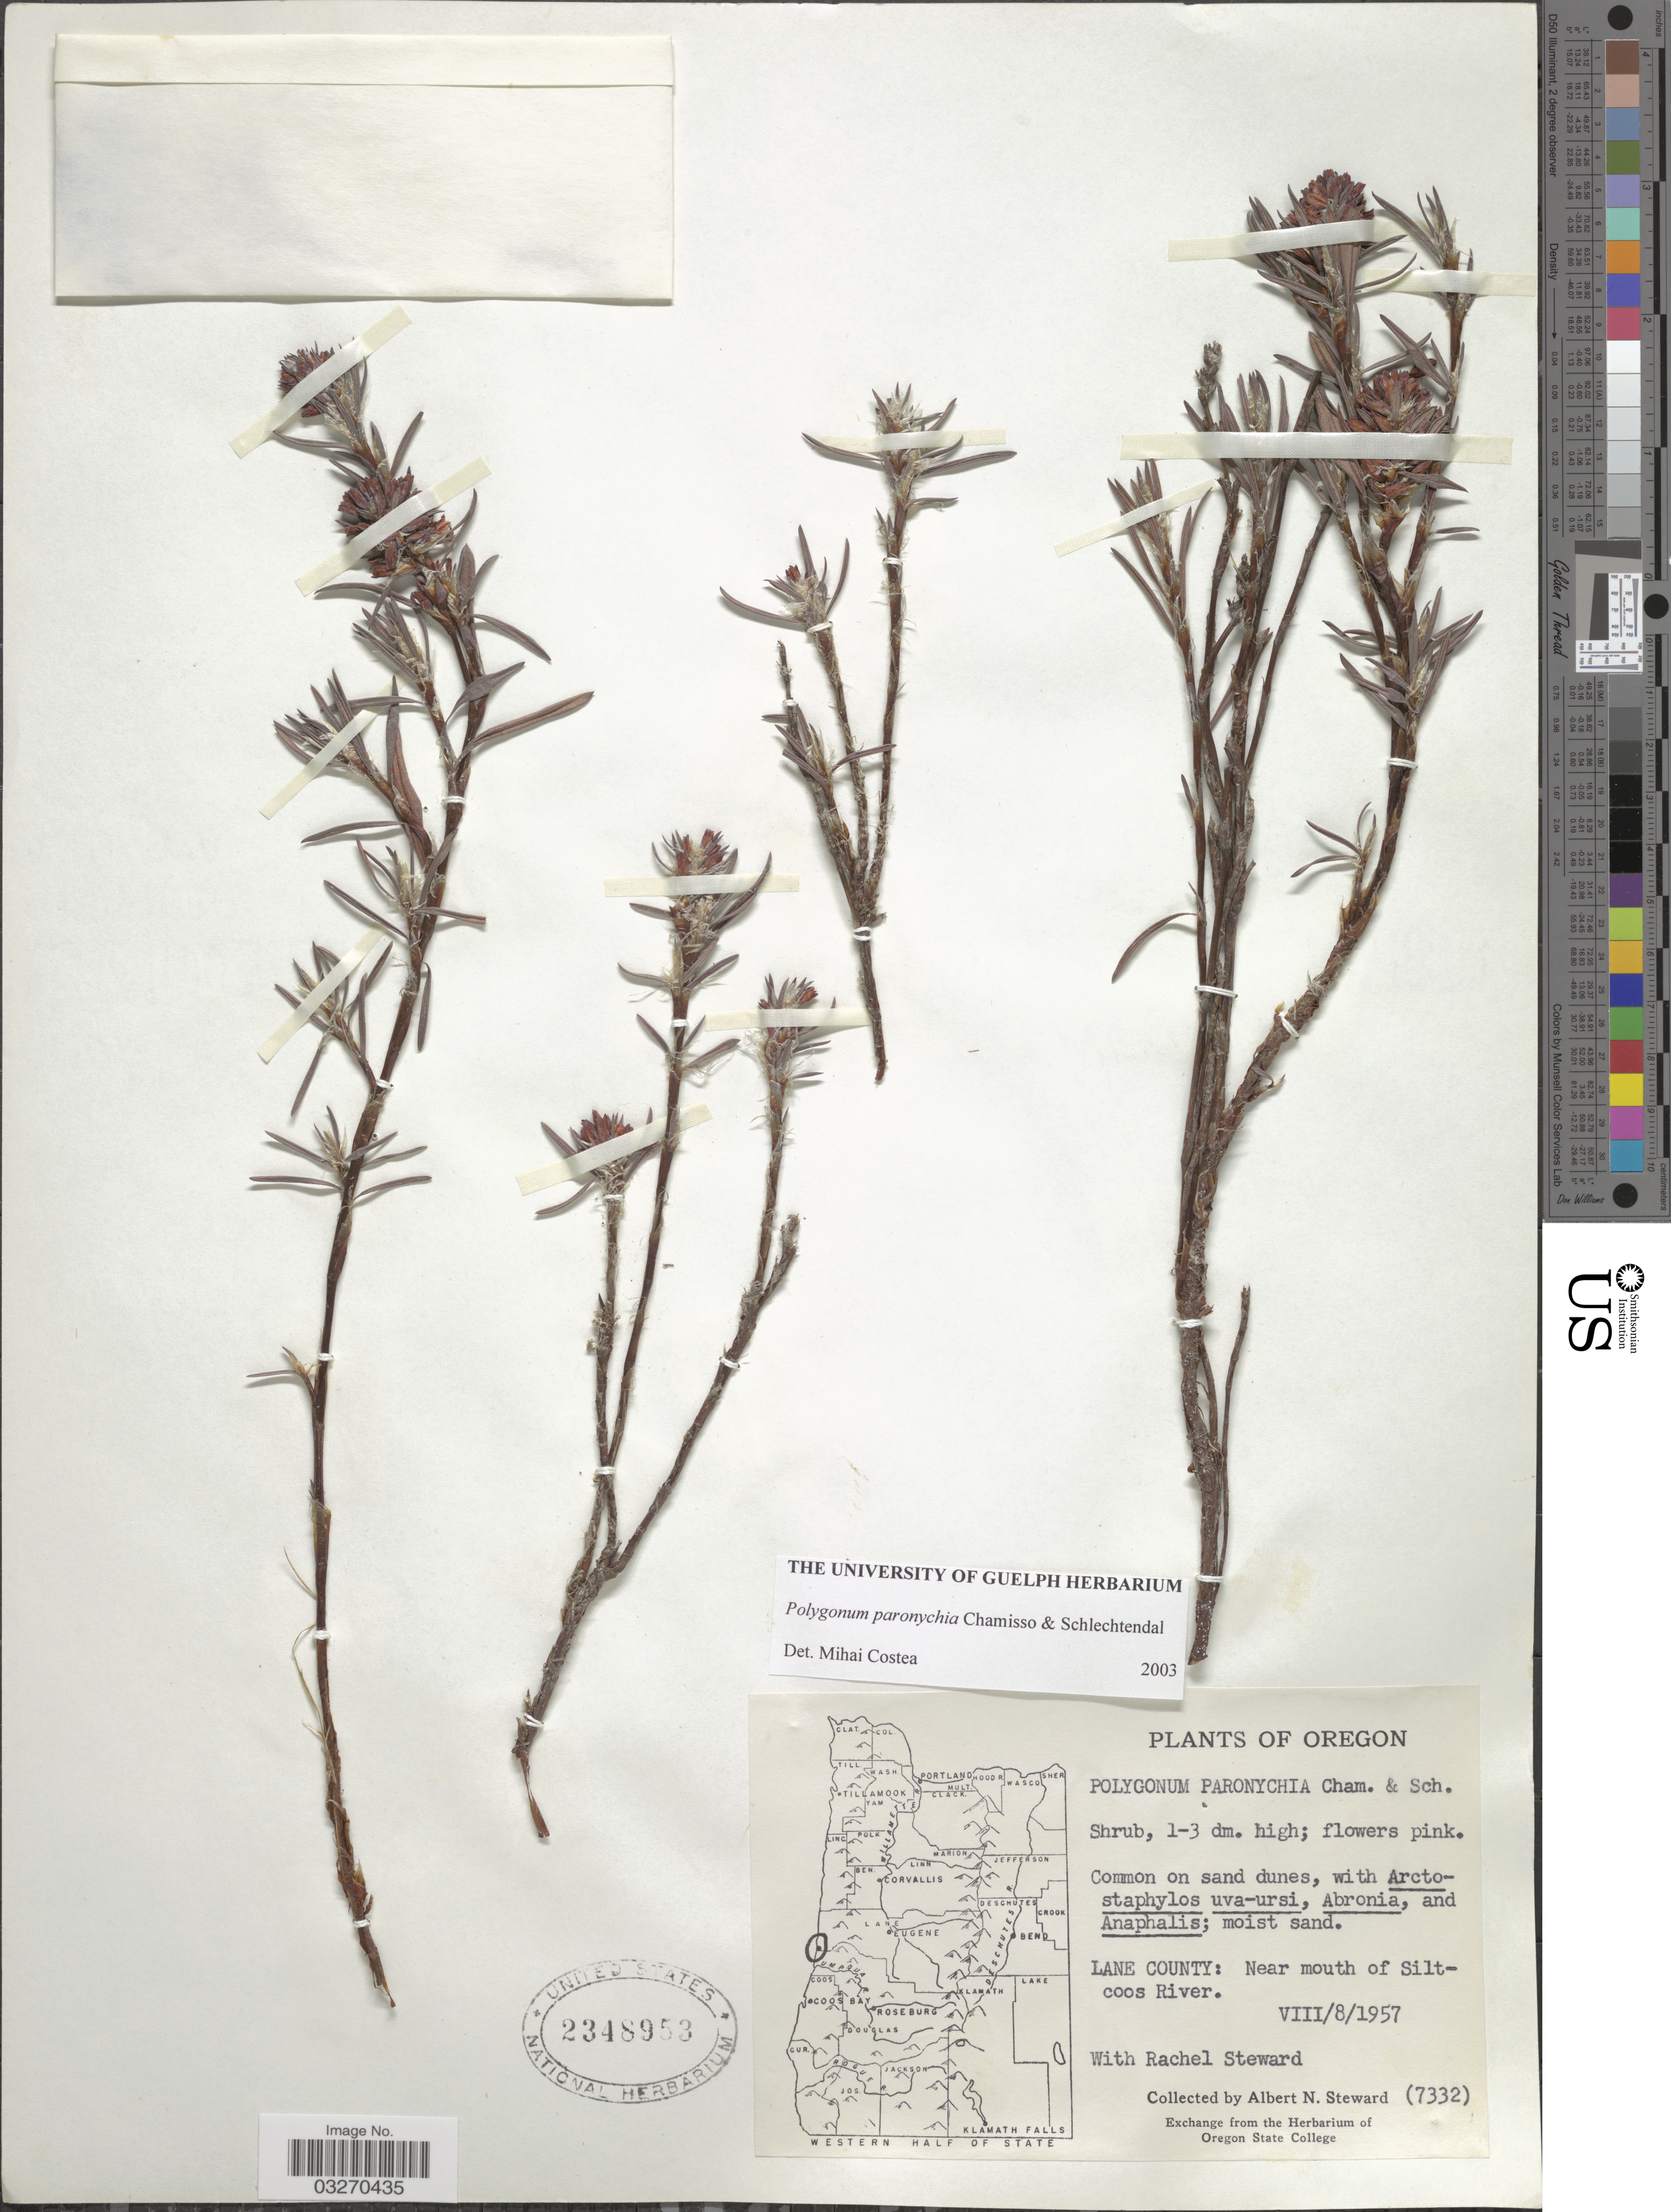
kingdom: Plantae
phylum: Tracheophyta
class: Magnoliopsida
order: Caryophyllales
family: Polygonaceae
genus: Polygonum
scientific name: Polygonum paronychia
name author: Cham. & Schltdl.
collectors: A. N. Steward & R. Steward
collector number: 7332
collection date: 1957-08-08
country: United States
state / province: Oregon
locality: Lane County: Near mouth of Siltcoos River.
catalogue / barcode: US 2348953